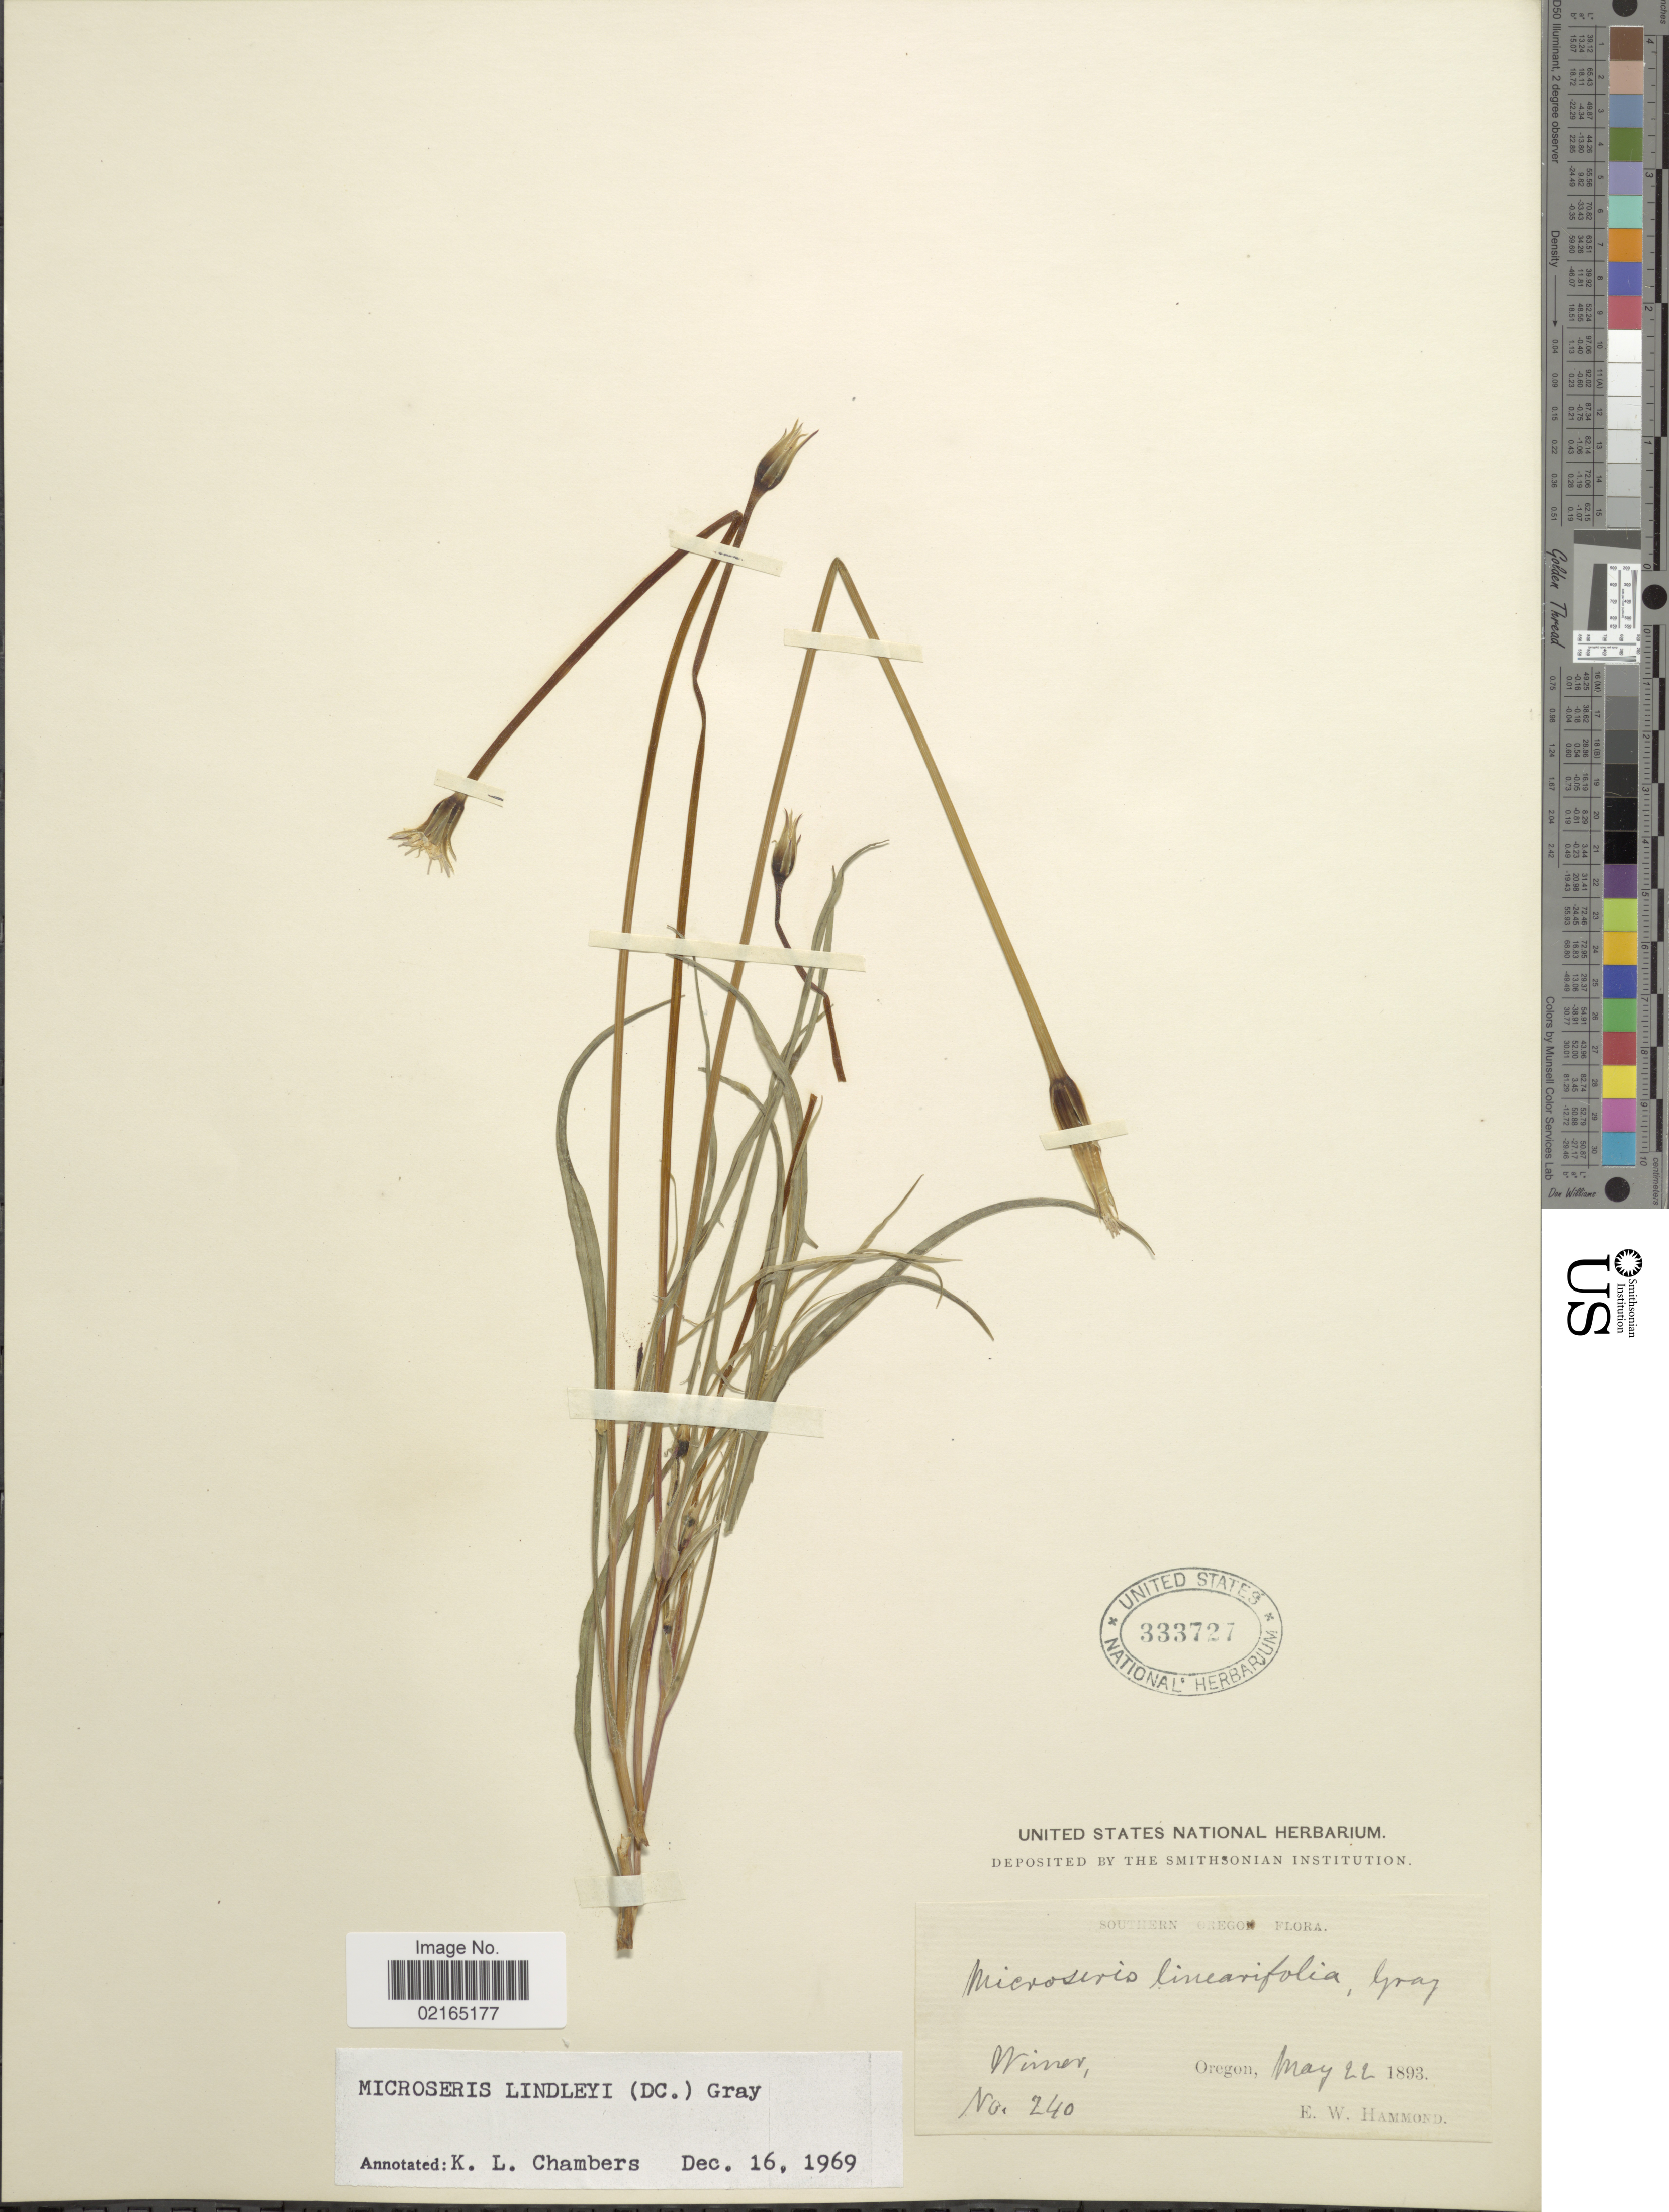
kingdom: Plantae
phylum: Tracheophyta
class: Magnoliopsida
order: Asterales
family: Asteraceae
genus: Uropappus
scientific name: Uropappus lindleyi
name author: (DC.) Nutt.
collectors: E. Hammond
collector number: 240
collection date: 1893-05-22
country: United States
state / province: Oregon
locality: Southern Oregon, Wimer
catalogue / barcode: US 333727